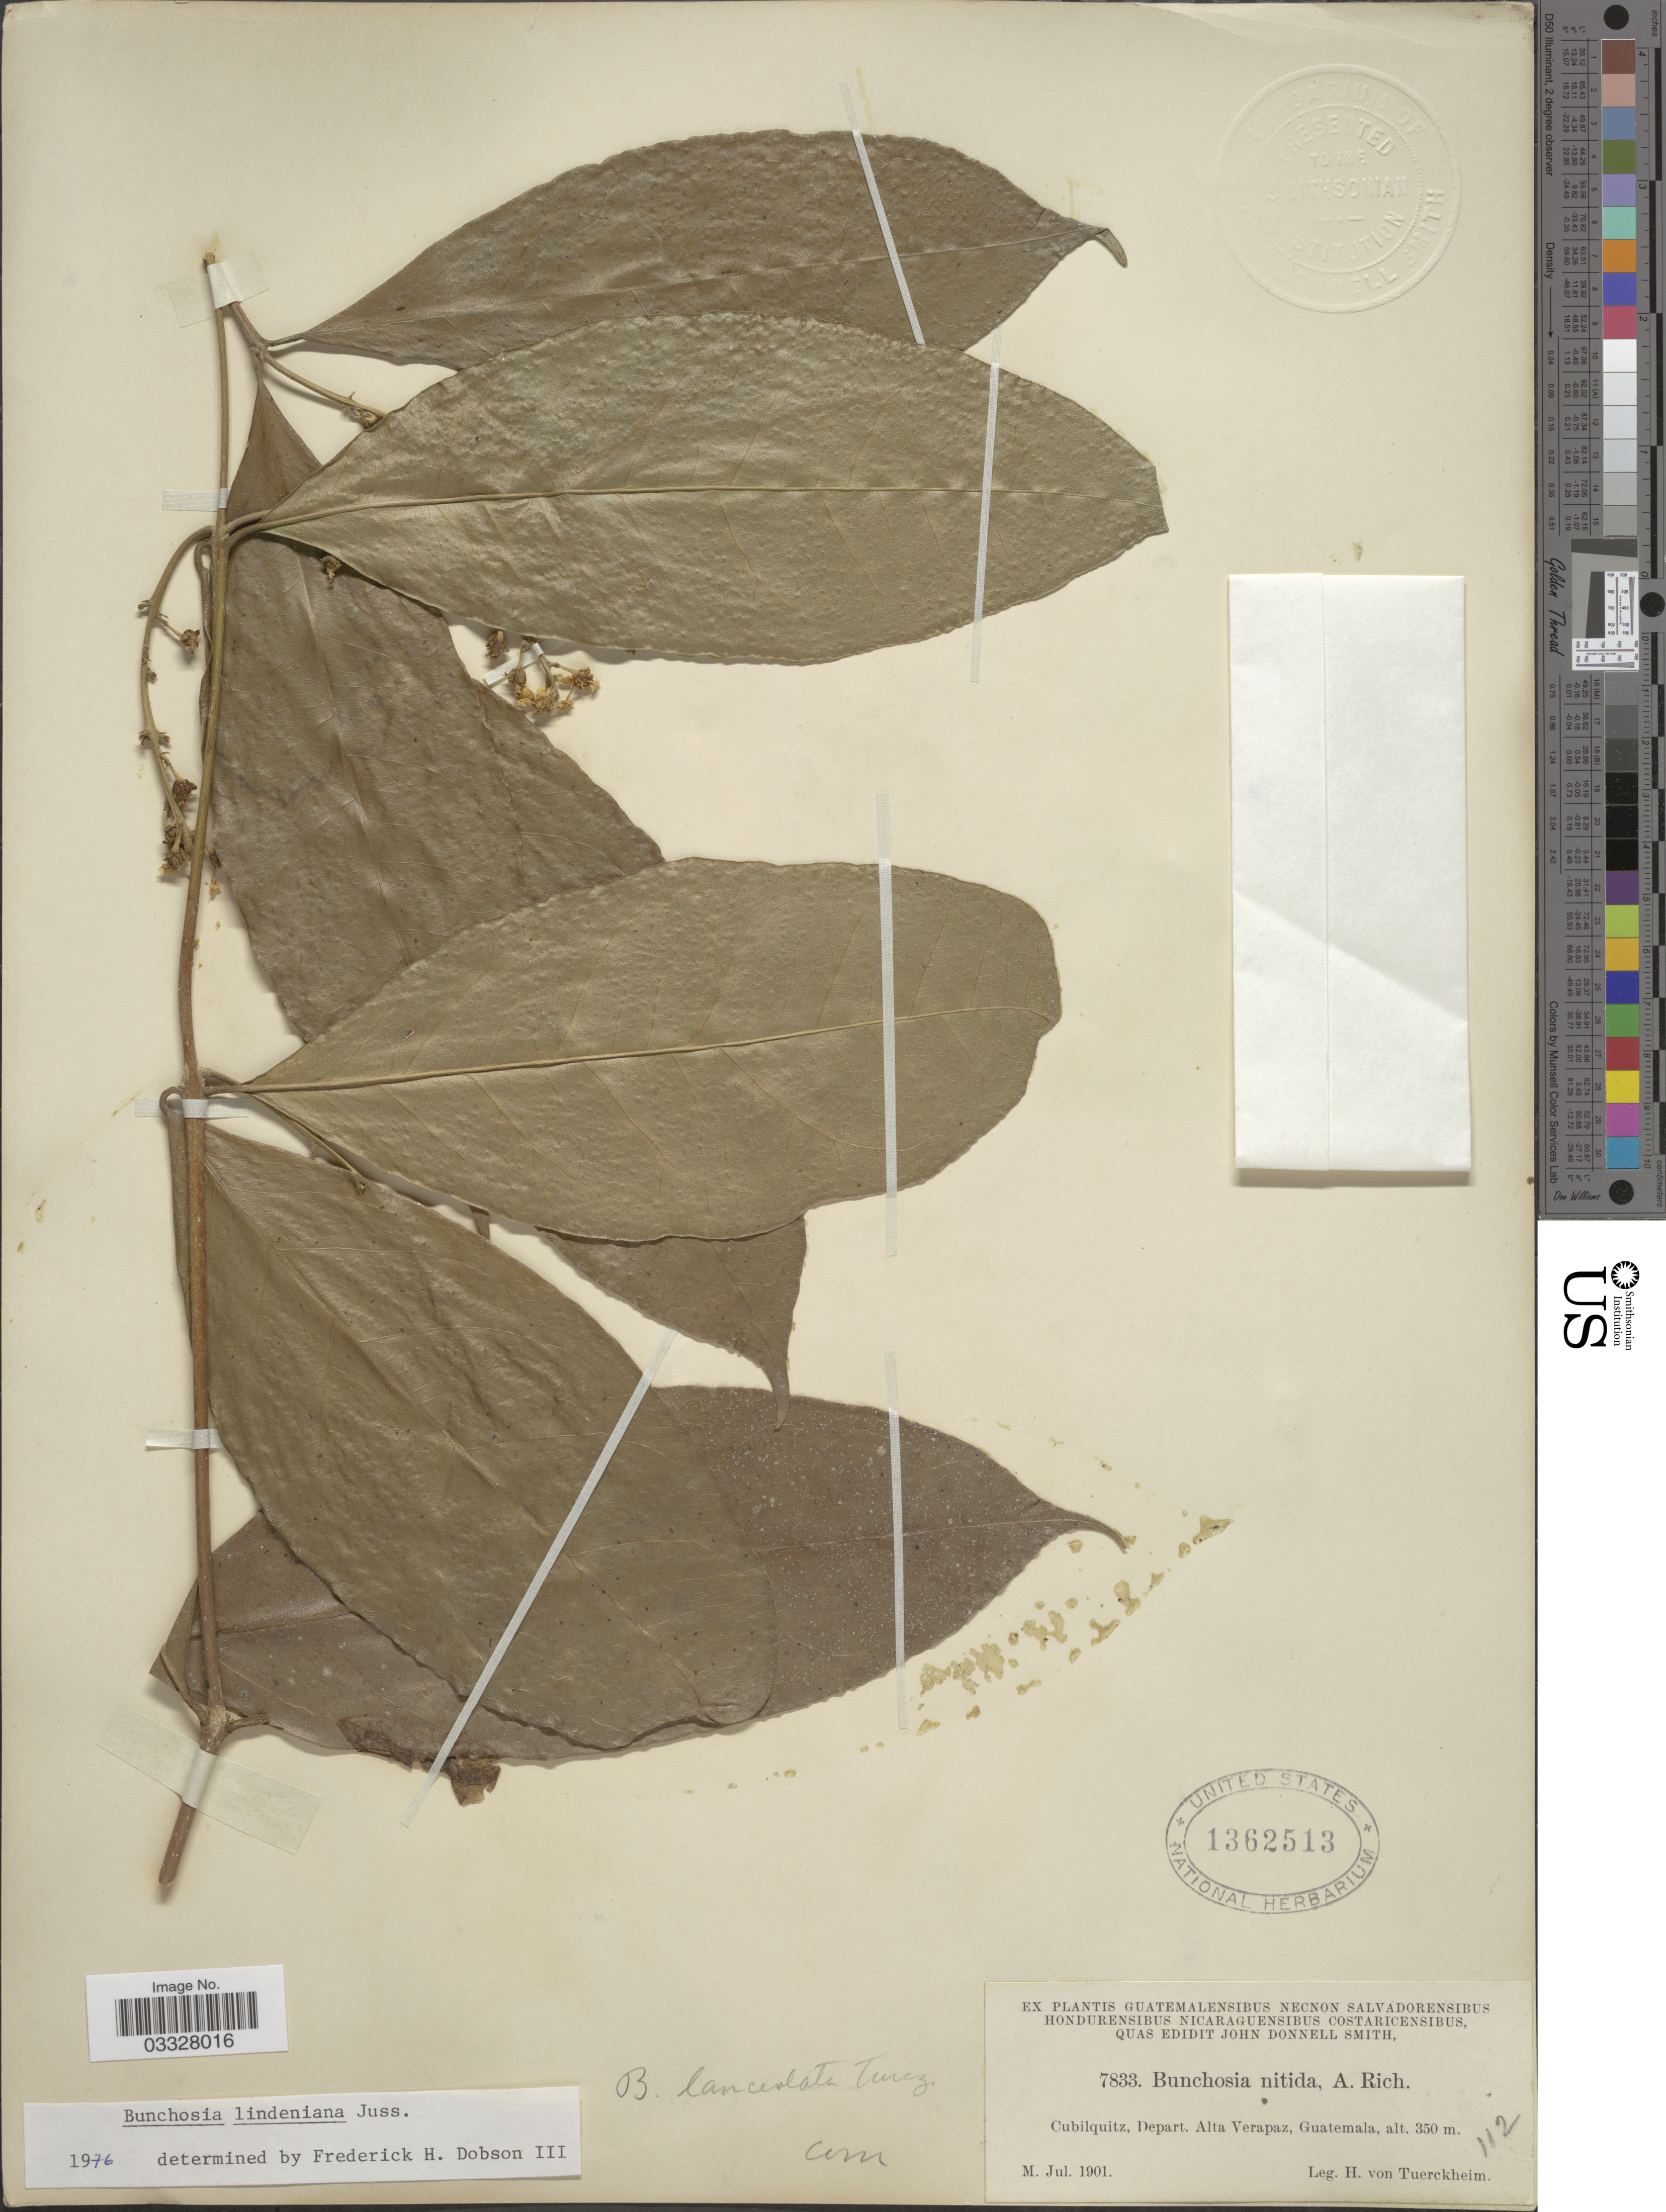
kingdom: Plantae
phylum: Tracheophyta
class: Magnoliopsida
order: Malpighiales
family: Malpighiaceae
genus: Bunchosia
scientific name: Bunchosia lindeniana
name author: A. Juss.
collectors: H. von Tuerckheim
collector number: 7833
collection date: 1901-07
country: Guatemala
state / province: Alta Verapaz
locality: Cubilquitz, Depart. Alta Verapaz.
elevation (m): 350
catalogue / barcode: US 1362513